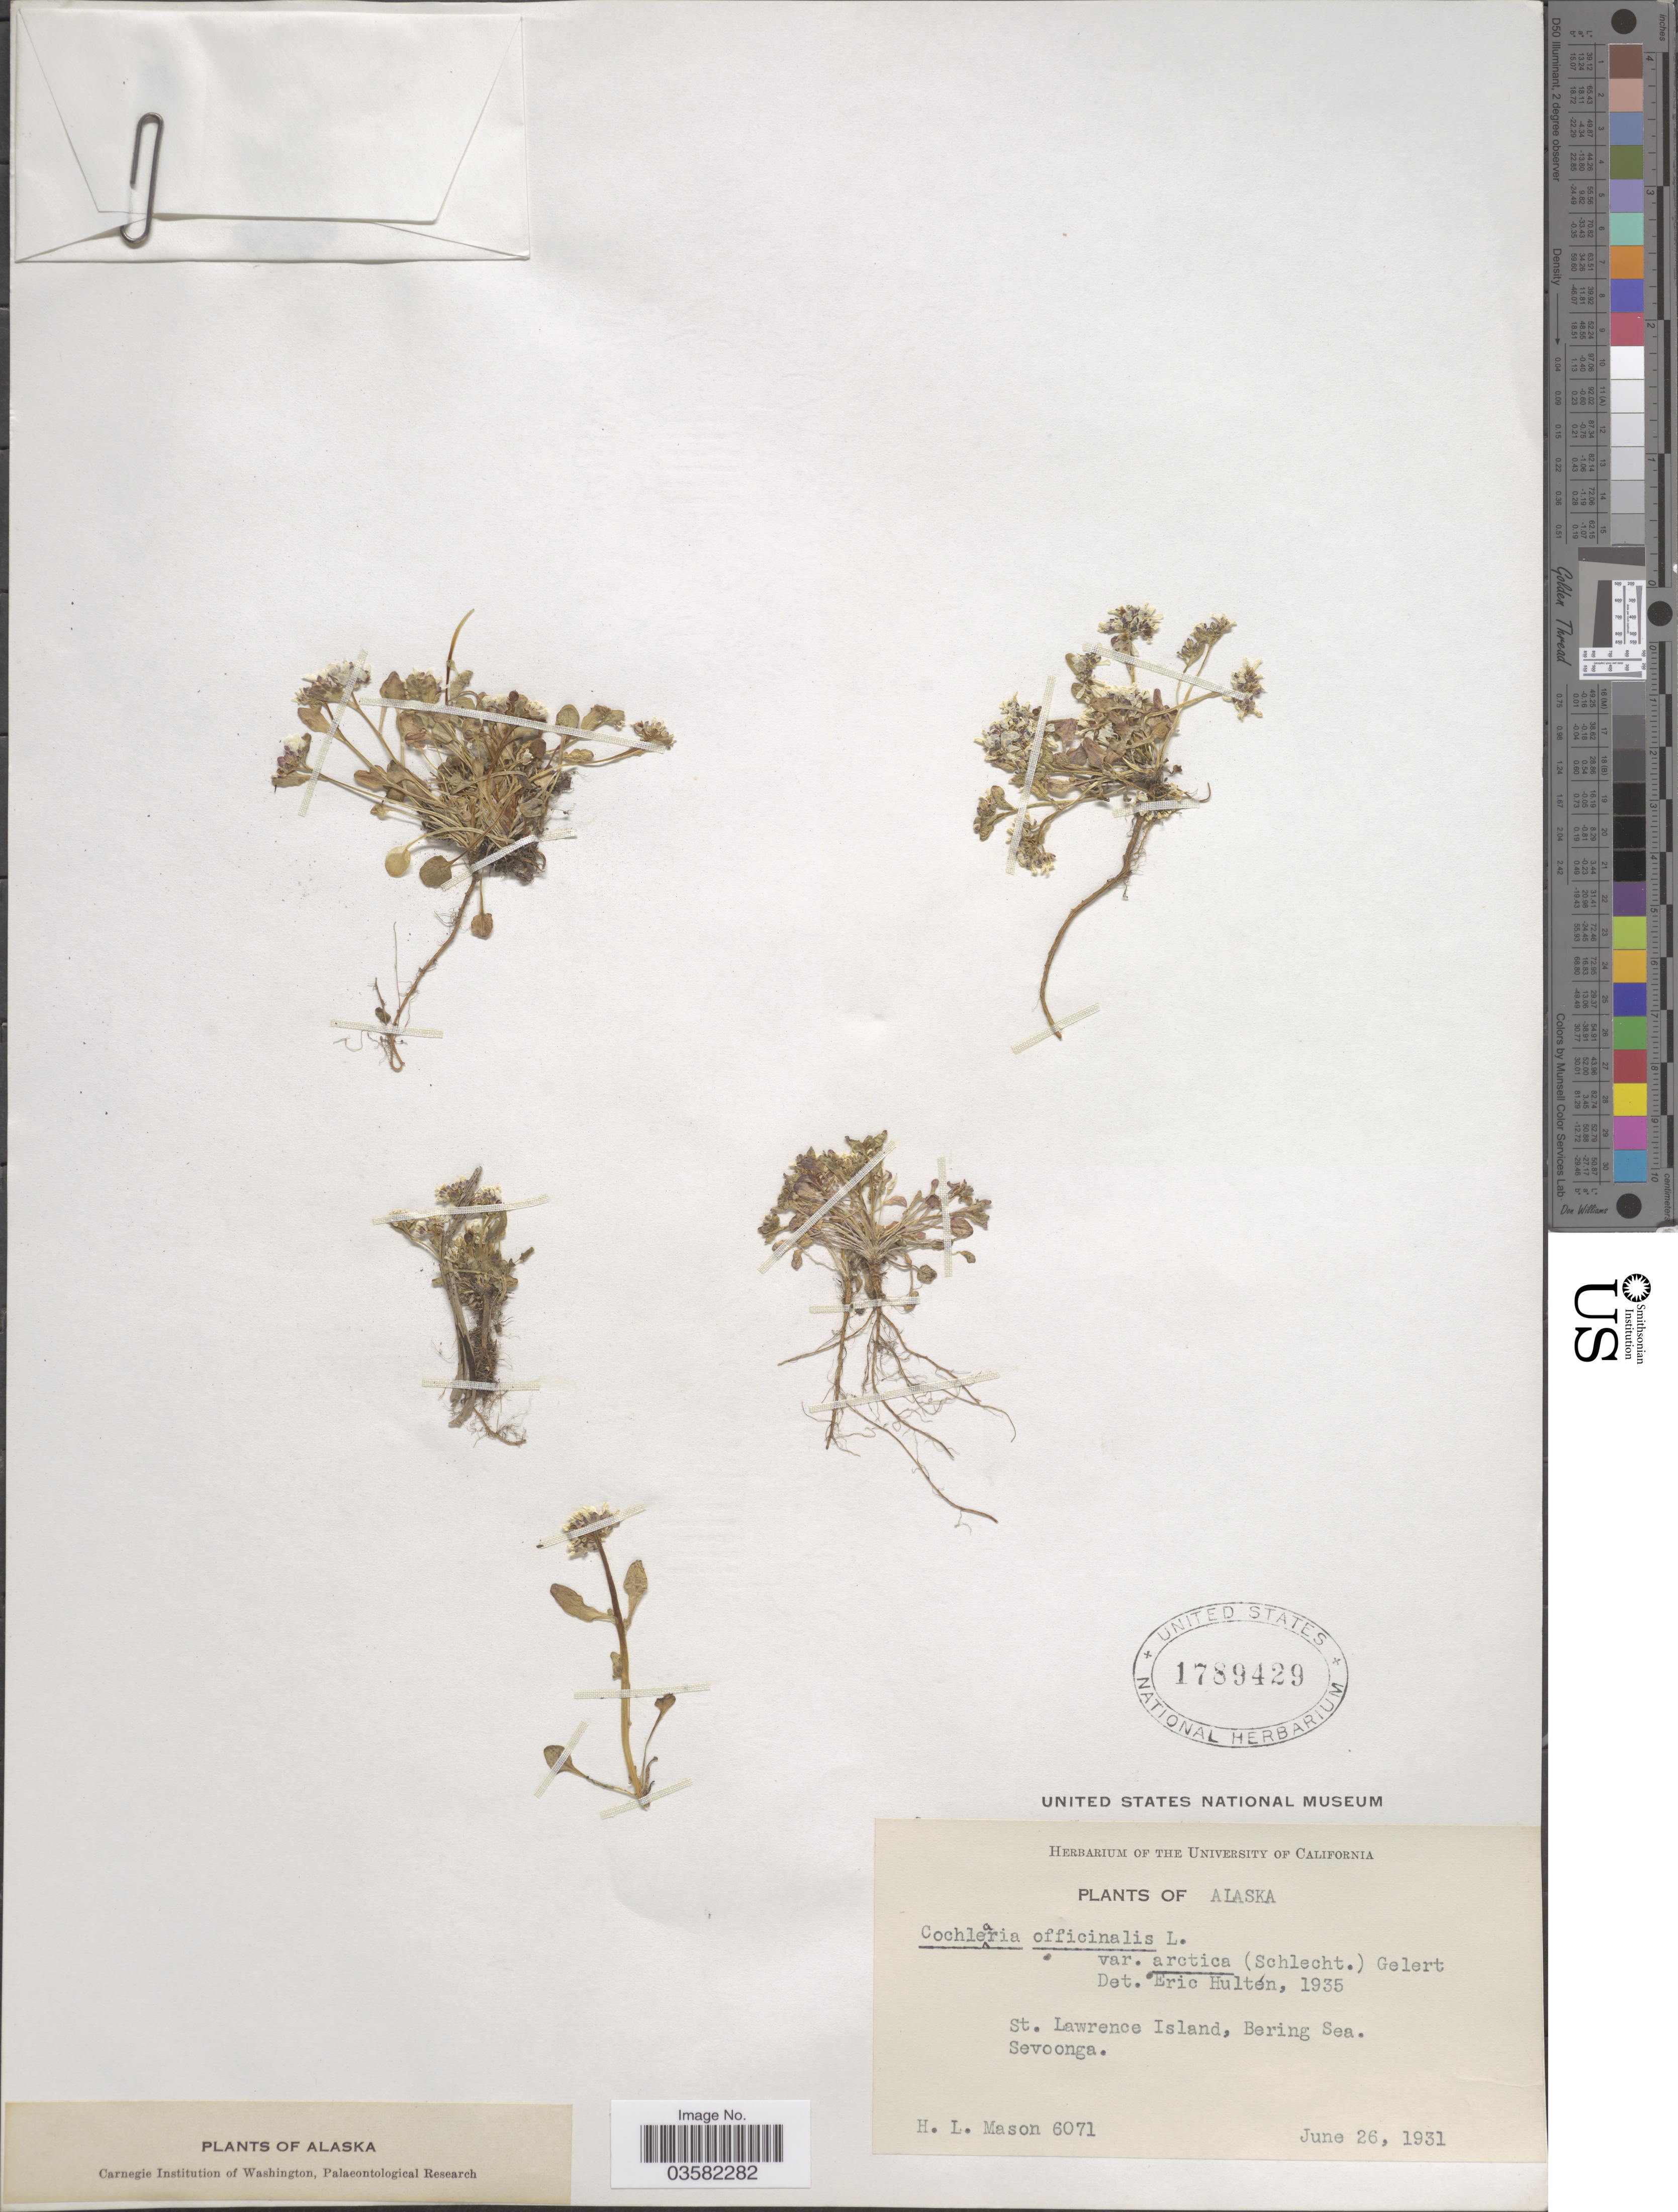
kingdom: Plantae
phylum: Tracheophyta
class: Magnoliopsida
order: Brassicales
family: Brassicaceae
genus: Cochlearia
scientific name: Cochlearia officinalis subsp. arctica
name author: (Schltdl. ex DC.) Hultén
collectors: H. L. Mason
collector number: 6071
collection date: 1931-06-26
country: United States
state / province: Alaska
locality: St. Lawrence Island, Bering Sea. Sevoonga.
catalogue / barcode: US 1789429